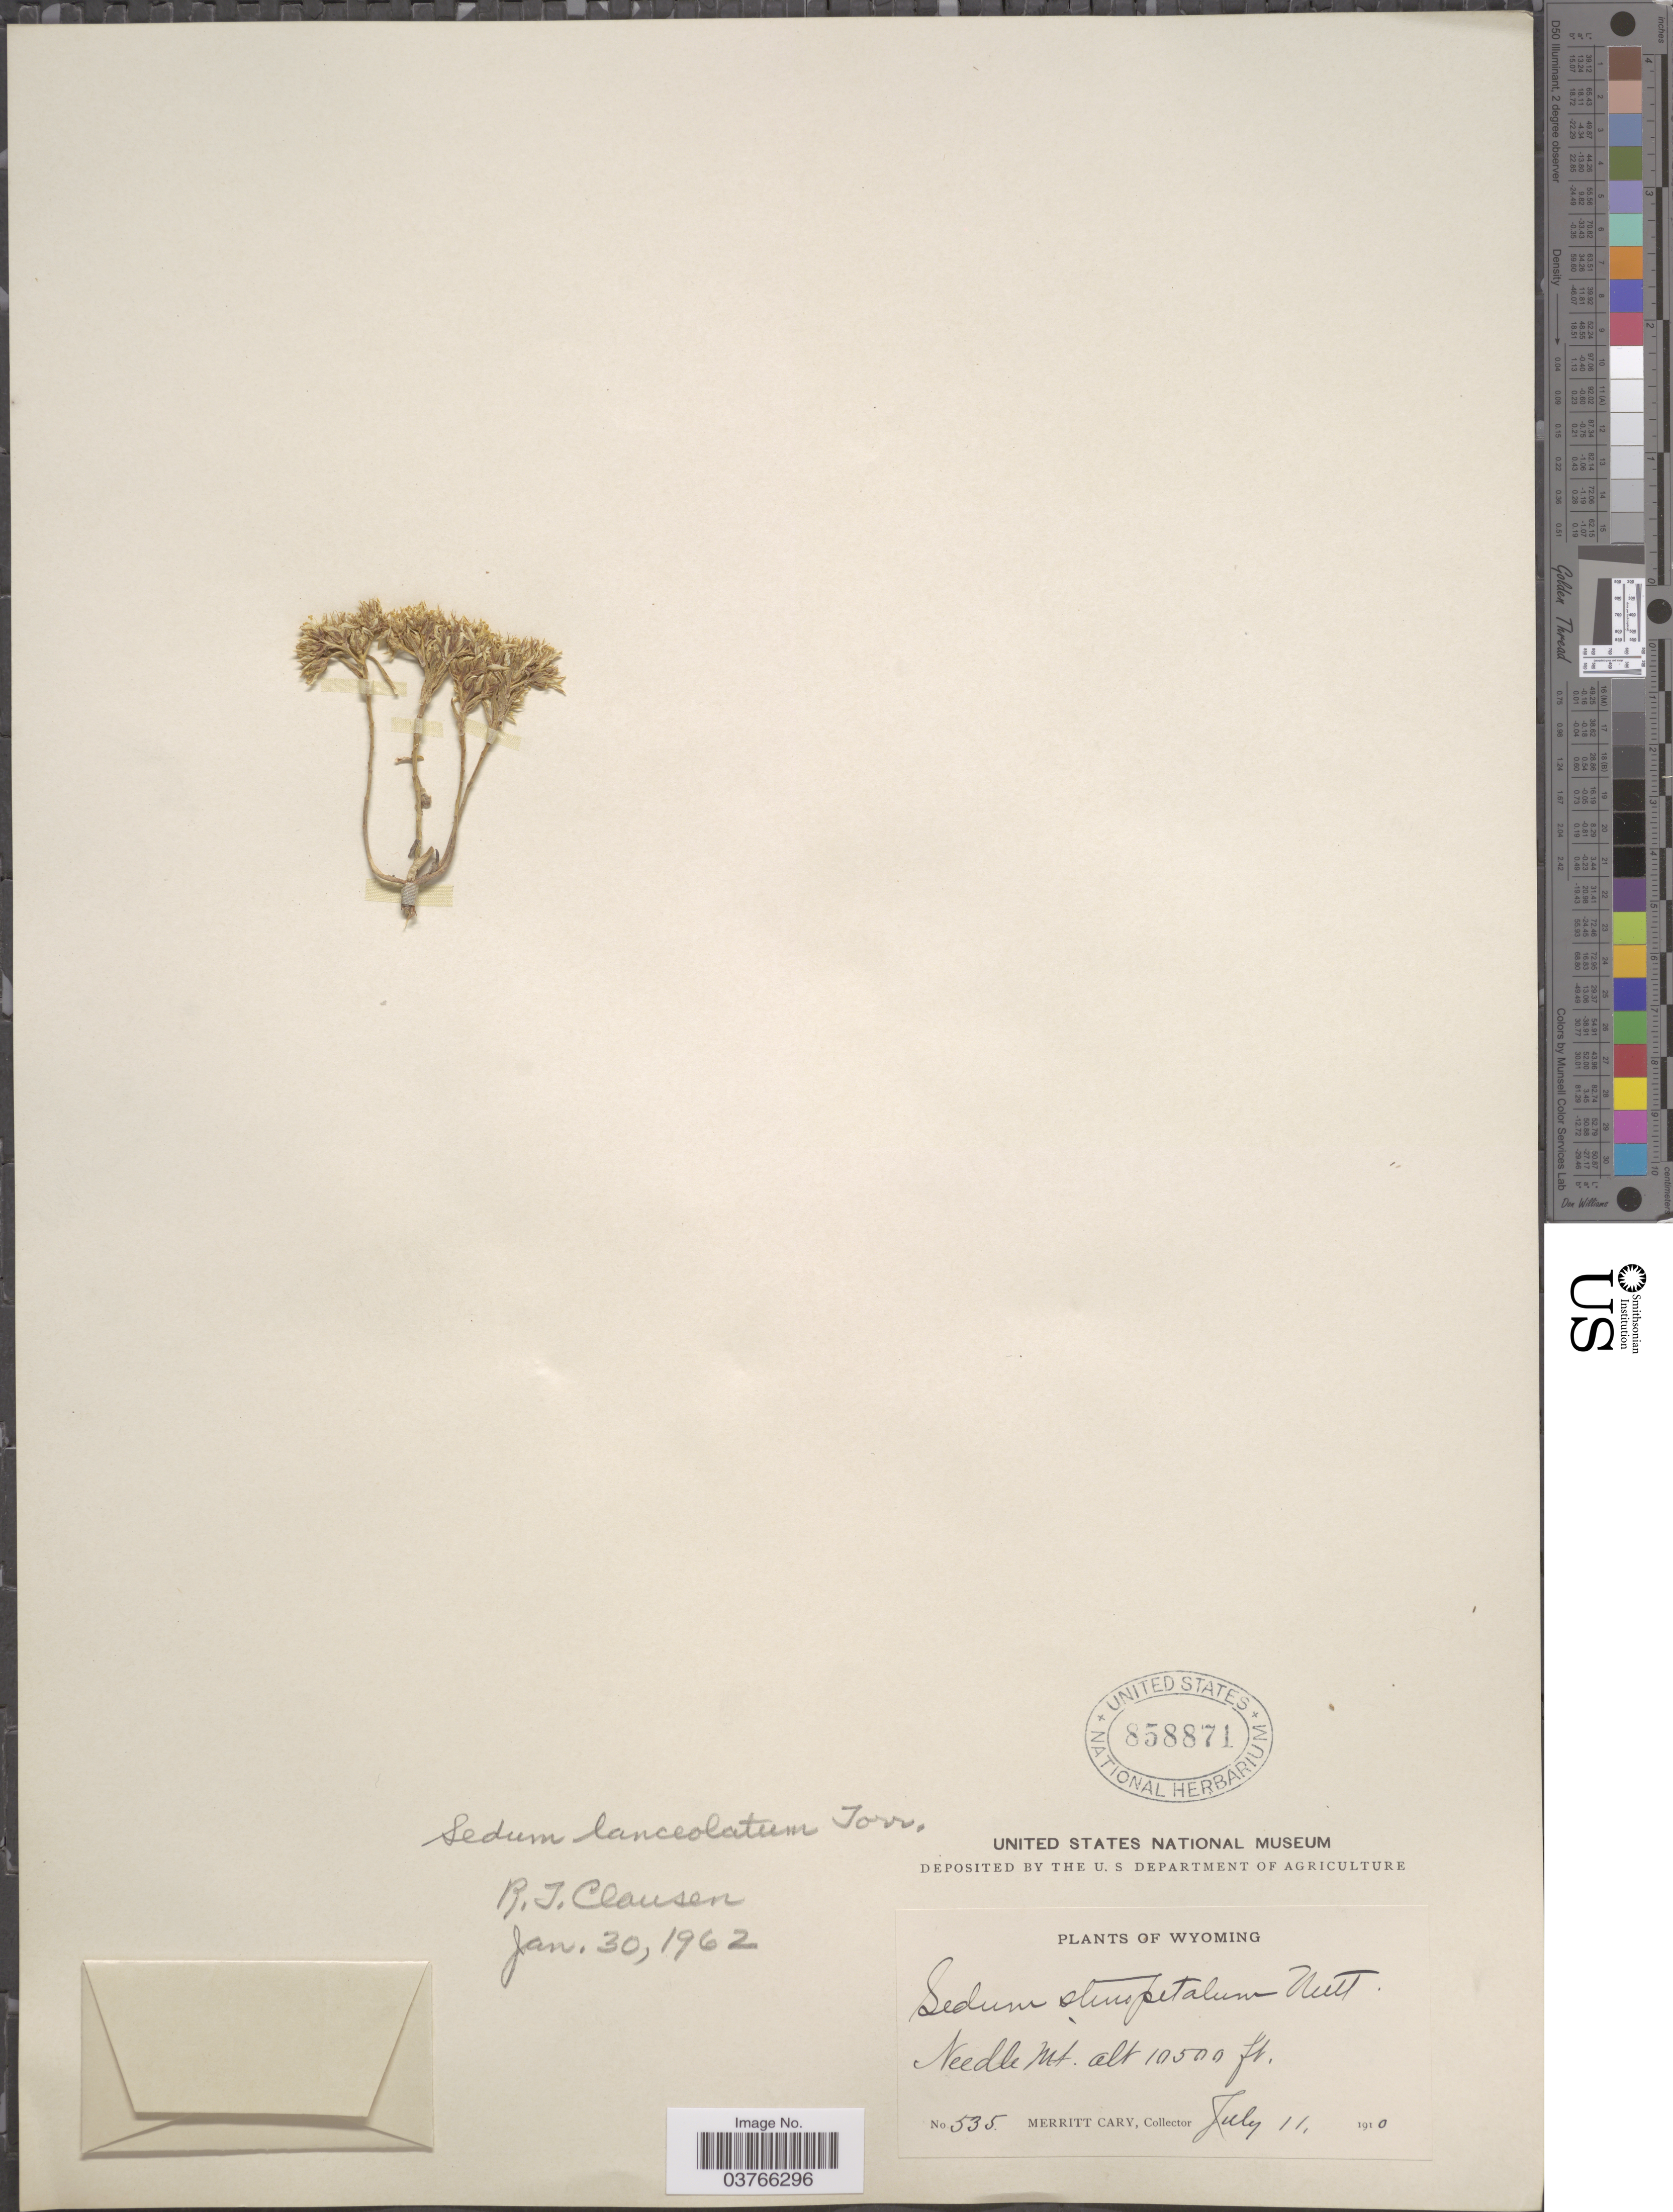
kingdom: Plantae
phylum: Tracheophyta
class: Magnoliopsida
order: Saxifragales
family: Crassulaceae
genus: Sedum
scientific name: Sedum lanceolatum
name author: Torr.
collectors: M. Cary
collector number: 535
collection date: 1910-07-11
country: United States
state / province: Wyoming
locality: Needle Mt.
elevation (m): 3200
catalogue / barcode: US 858871